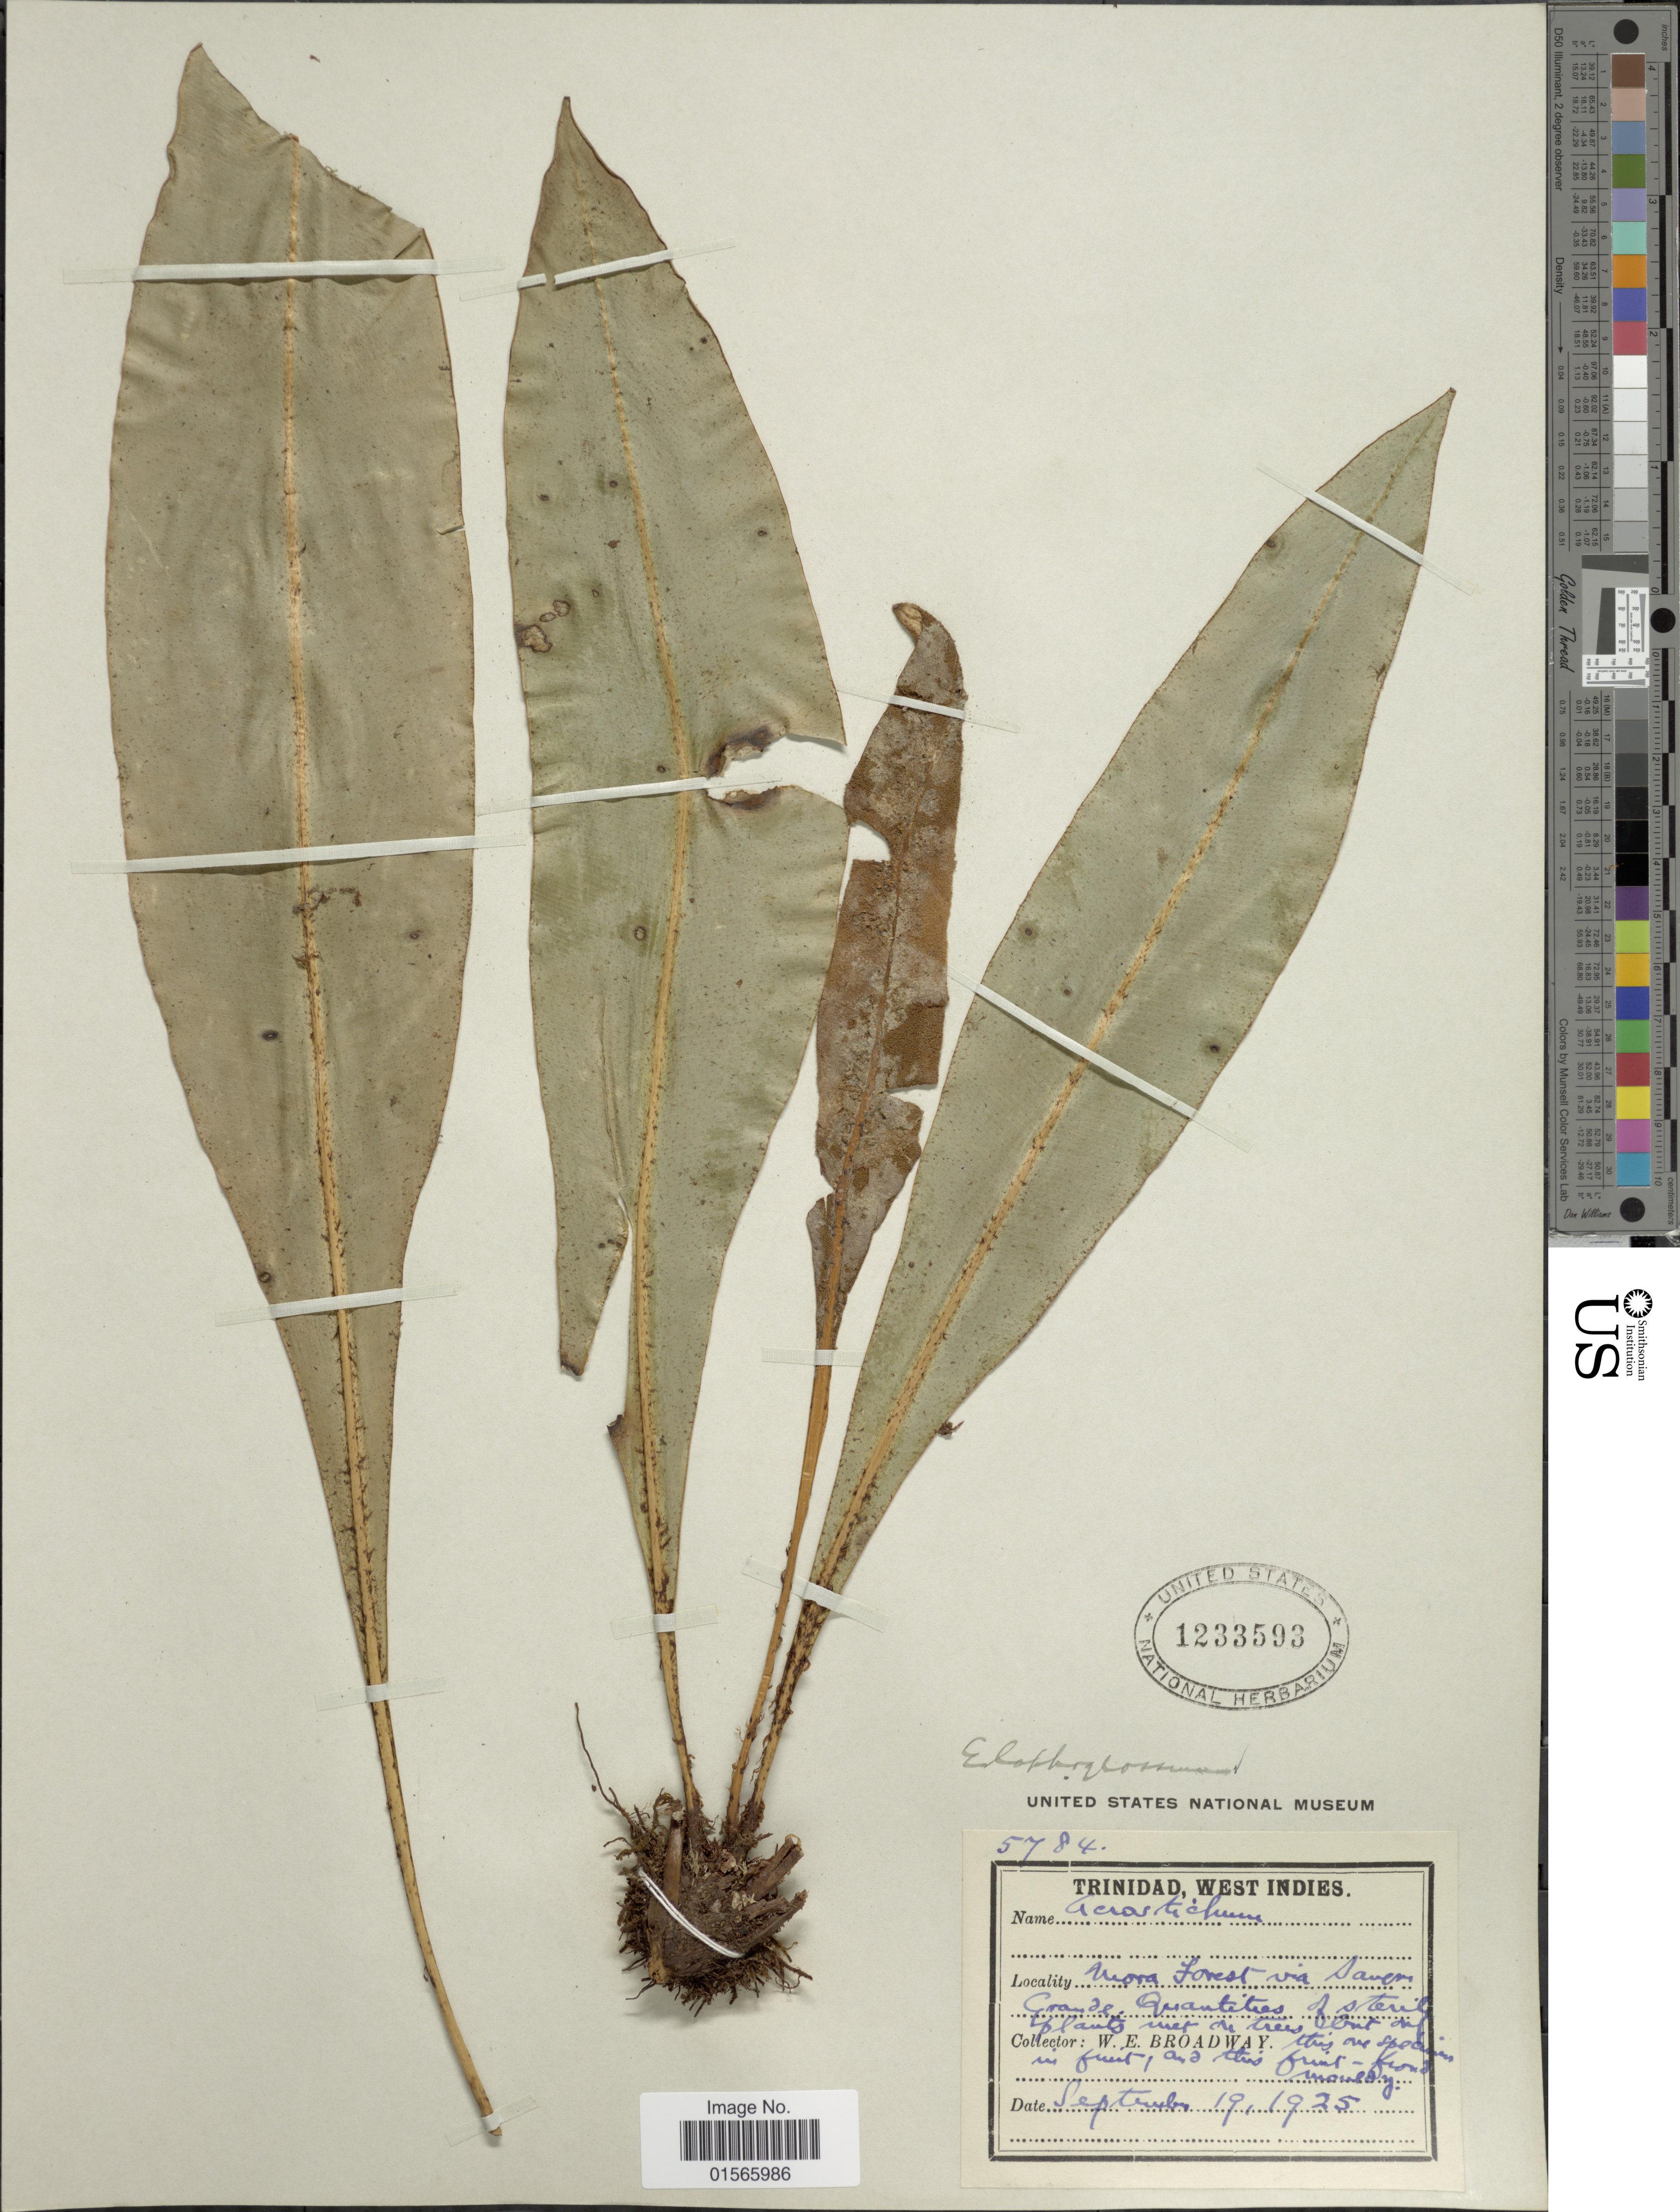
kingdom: Plantae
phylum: Tracheophyta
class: Polypodiopsida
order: Polypodiales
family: Dryopteridaceae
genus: Elaphoglossum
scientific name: Elaphoglossum luridum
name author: (Fée) Christ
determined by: Matos, F. B.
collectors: W. E. Broadway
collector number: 5784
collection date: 1925-09-19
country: Trinidad and Tobago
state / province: Trinidad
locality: Mora Forest via Sangre Grande,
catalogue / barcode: US 1233593